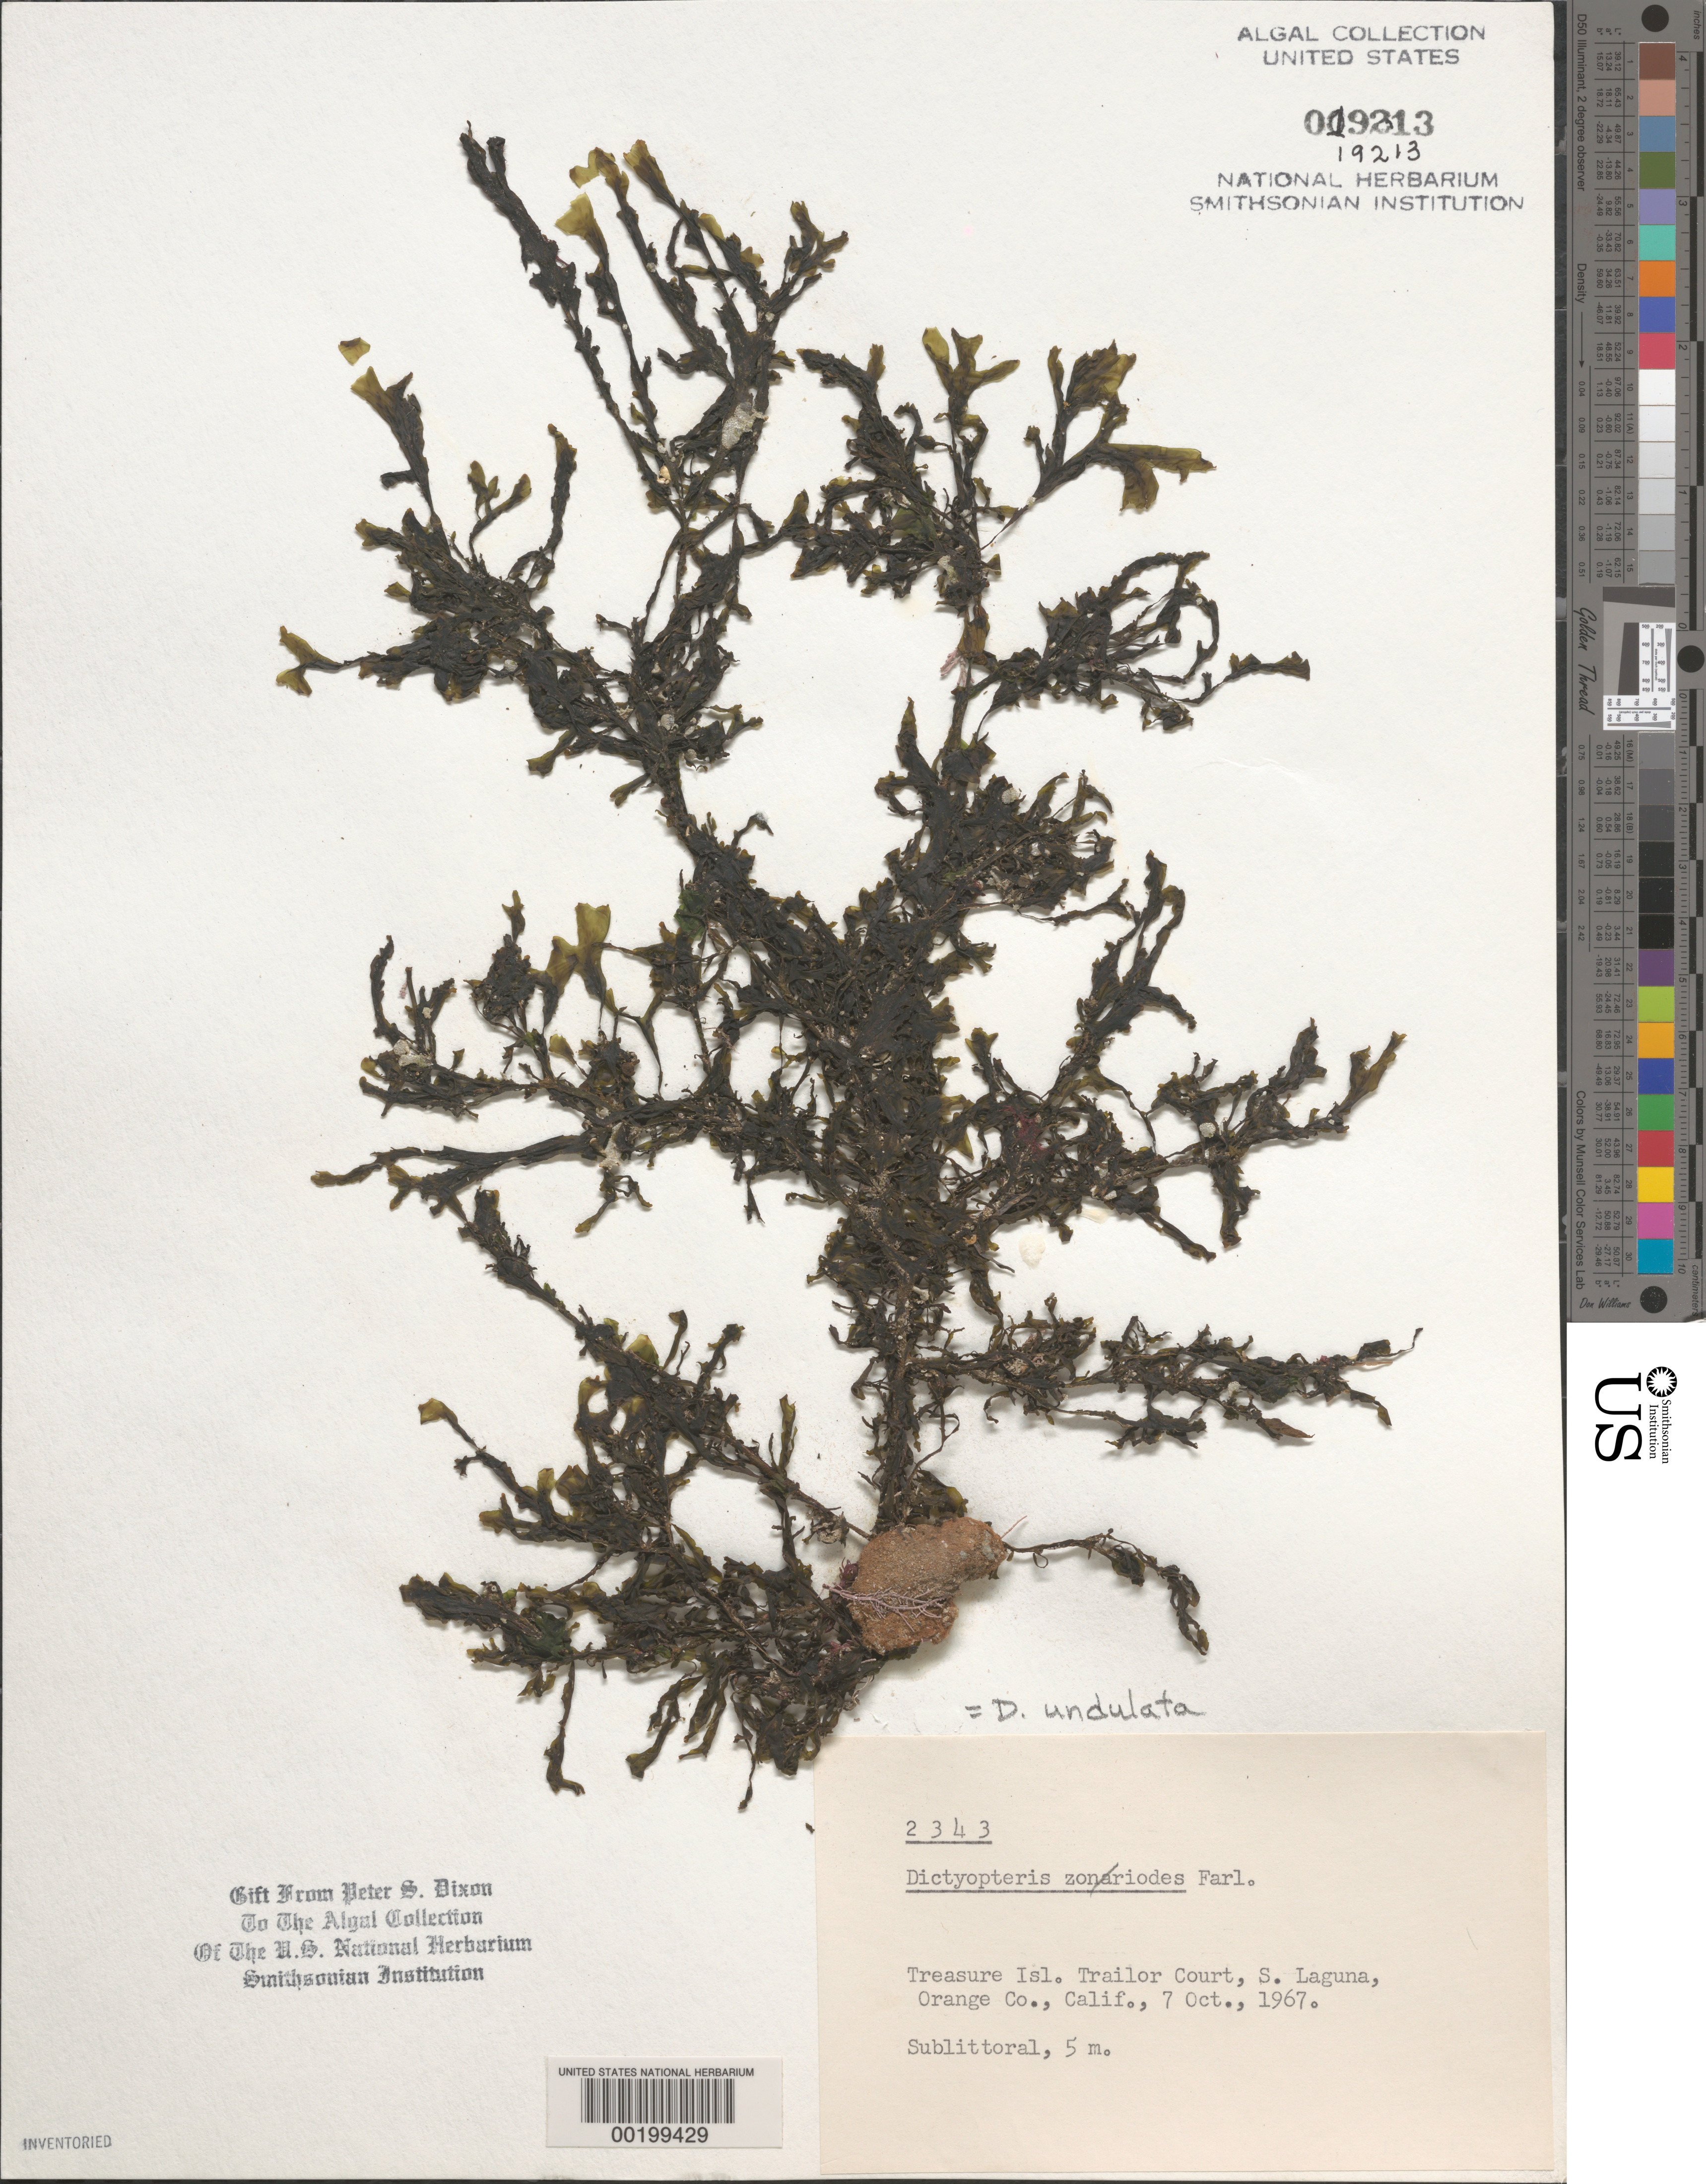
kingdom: Chromista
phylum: Ochrophyta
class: Phaeophyceae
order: Dictyotales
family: Dictyotaceae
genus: Dictyopteris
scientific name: Dictyopteris undulata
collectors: P. S. Dixon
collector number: PSD 2343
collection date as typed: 07 Oct 1967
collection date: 1967-10-07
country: United States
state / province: California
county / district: Orange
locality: South Laguna, Treasure Island Trailer Court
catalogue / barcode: US 19213